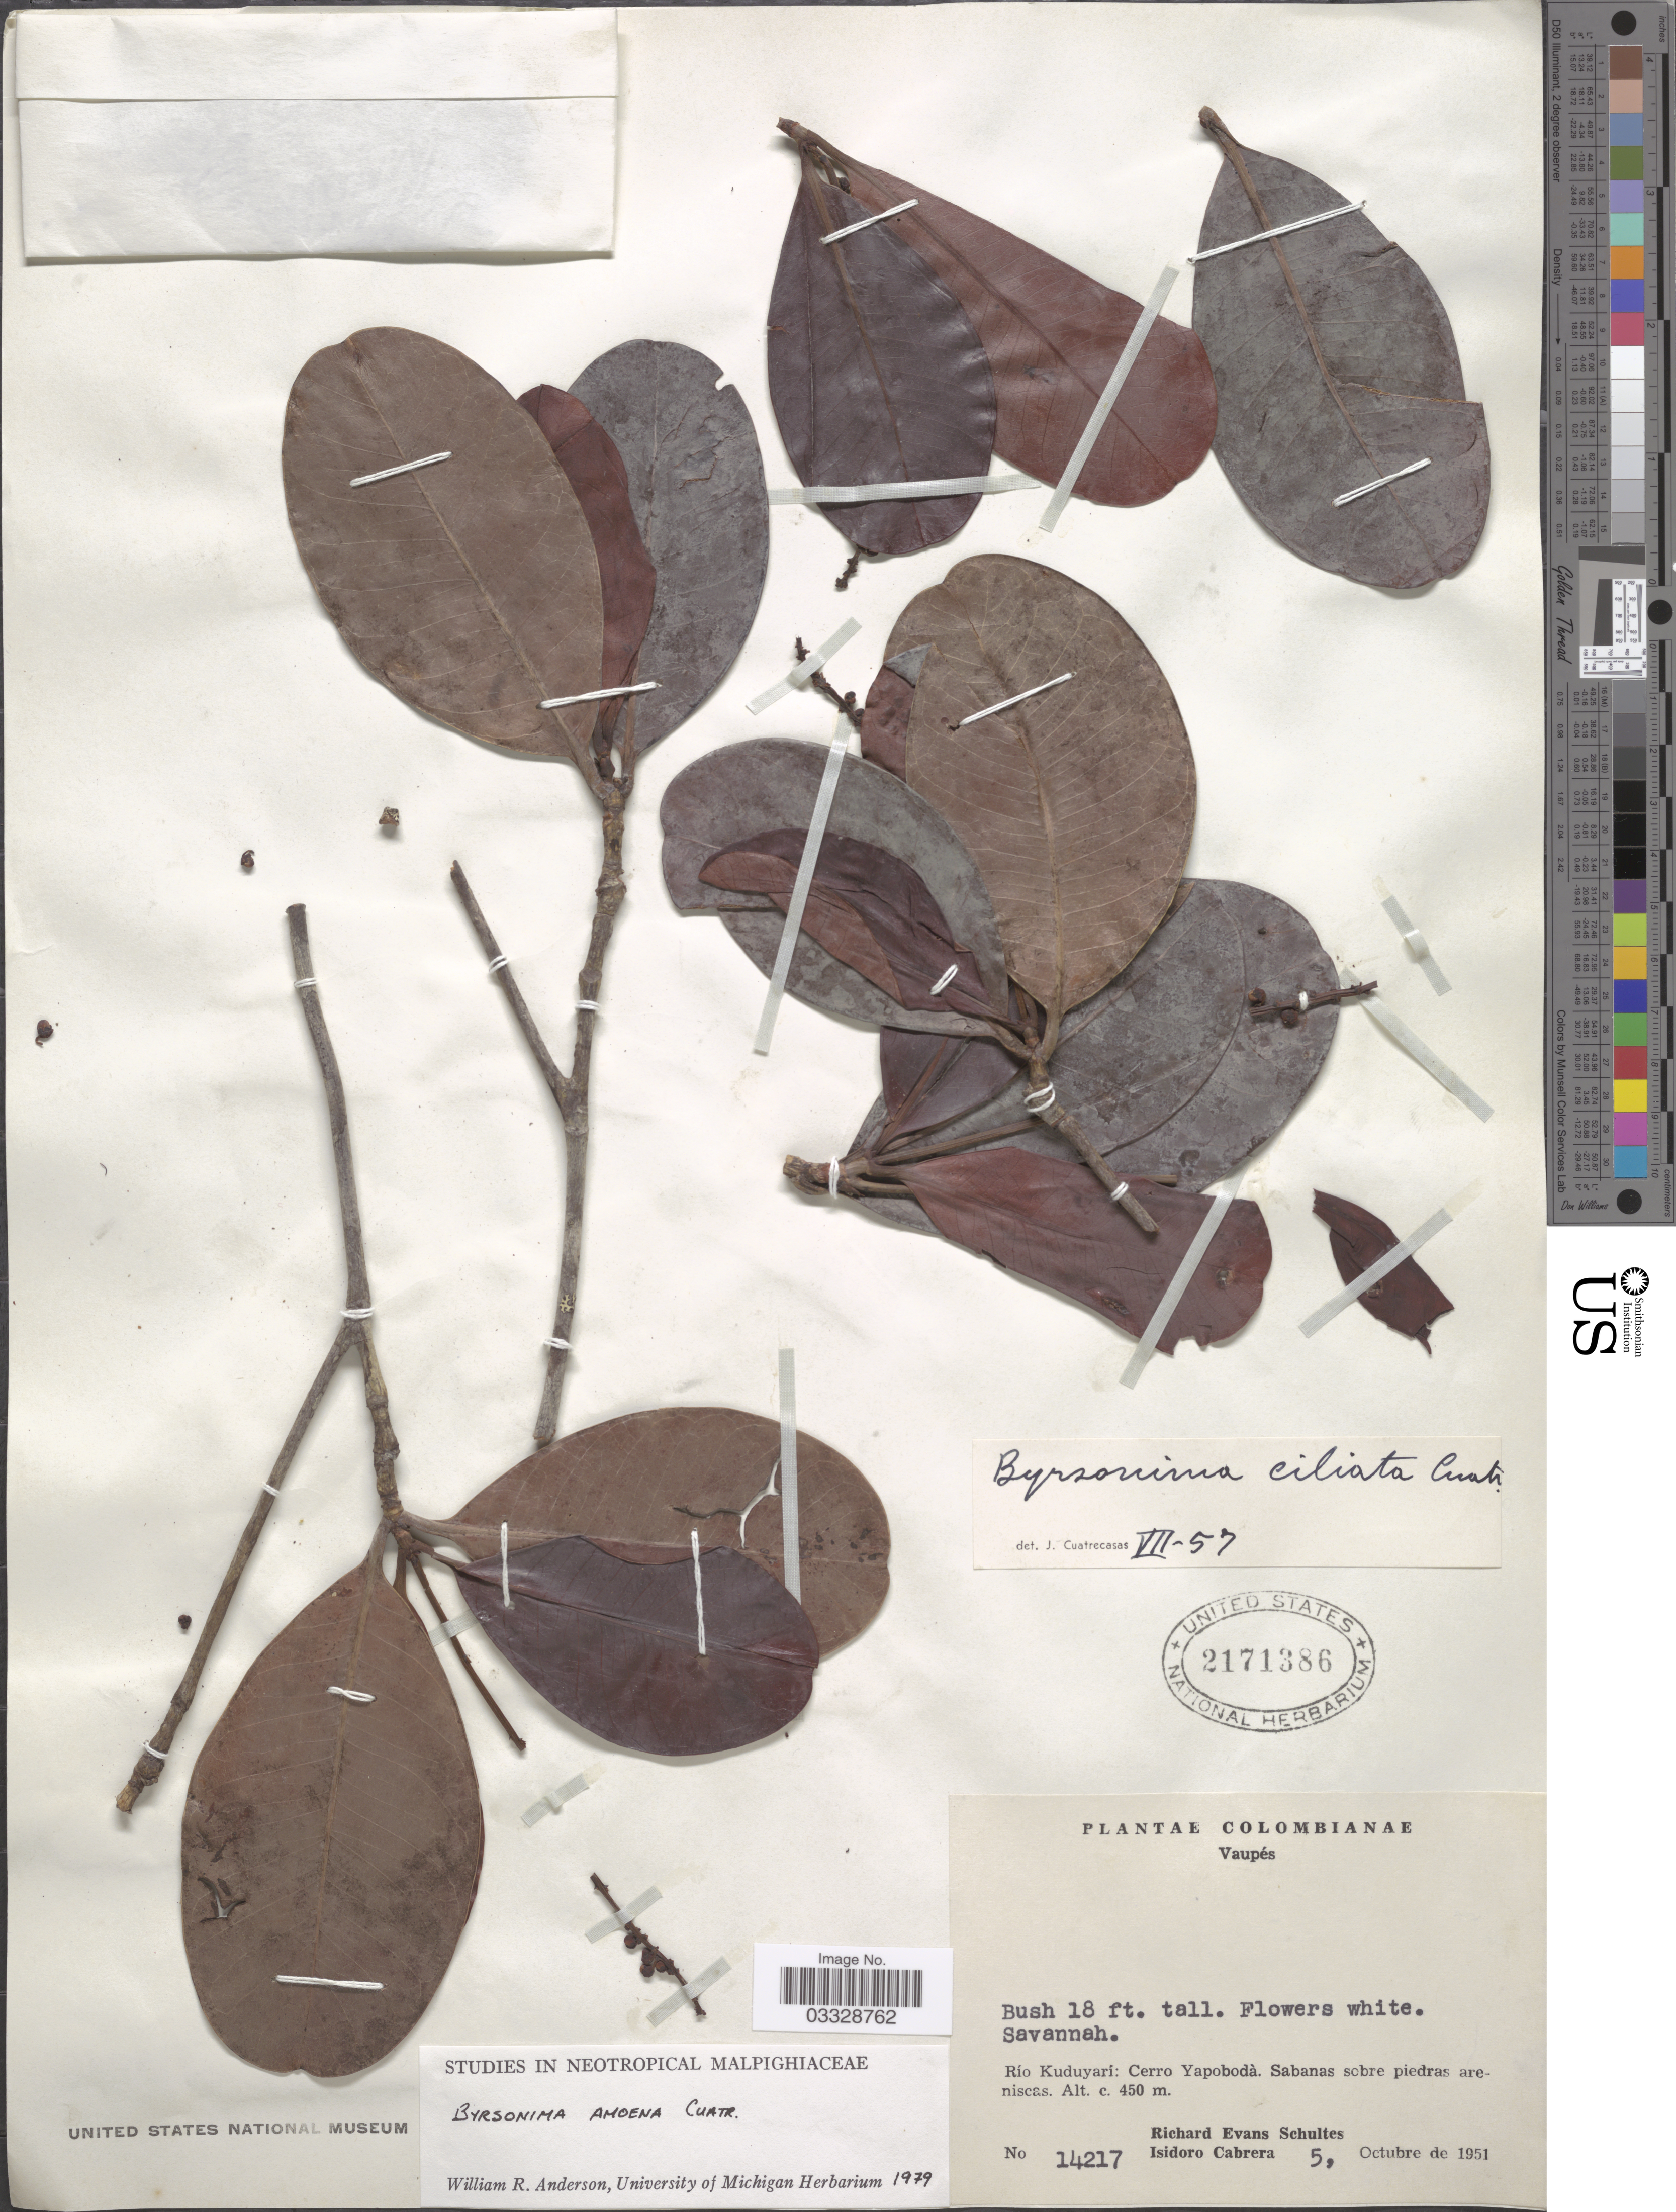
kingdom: Plantae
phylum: Tracheophyta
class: Magnoliopsida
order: Malpighiales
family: Malpighiaceae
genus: Byrsonima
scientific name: Byrsonima amoena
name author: Cuatrec.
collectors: R. E. Schultes & I. Cabrera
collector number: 14217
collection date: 1951-10-05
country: Colombia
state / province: Vaupés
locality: Río Kuduyari: Cerro Yapobodá. Sabanas sobre piedras areniscas.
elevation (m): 450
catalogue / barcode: US 2171386